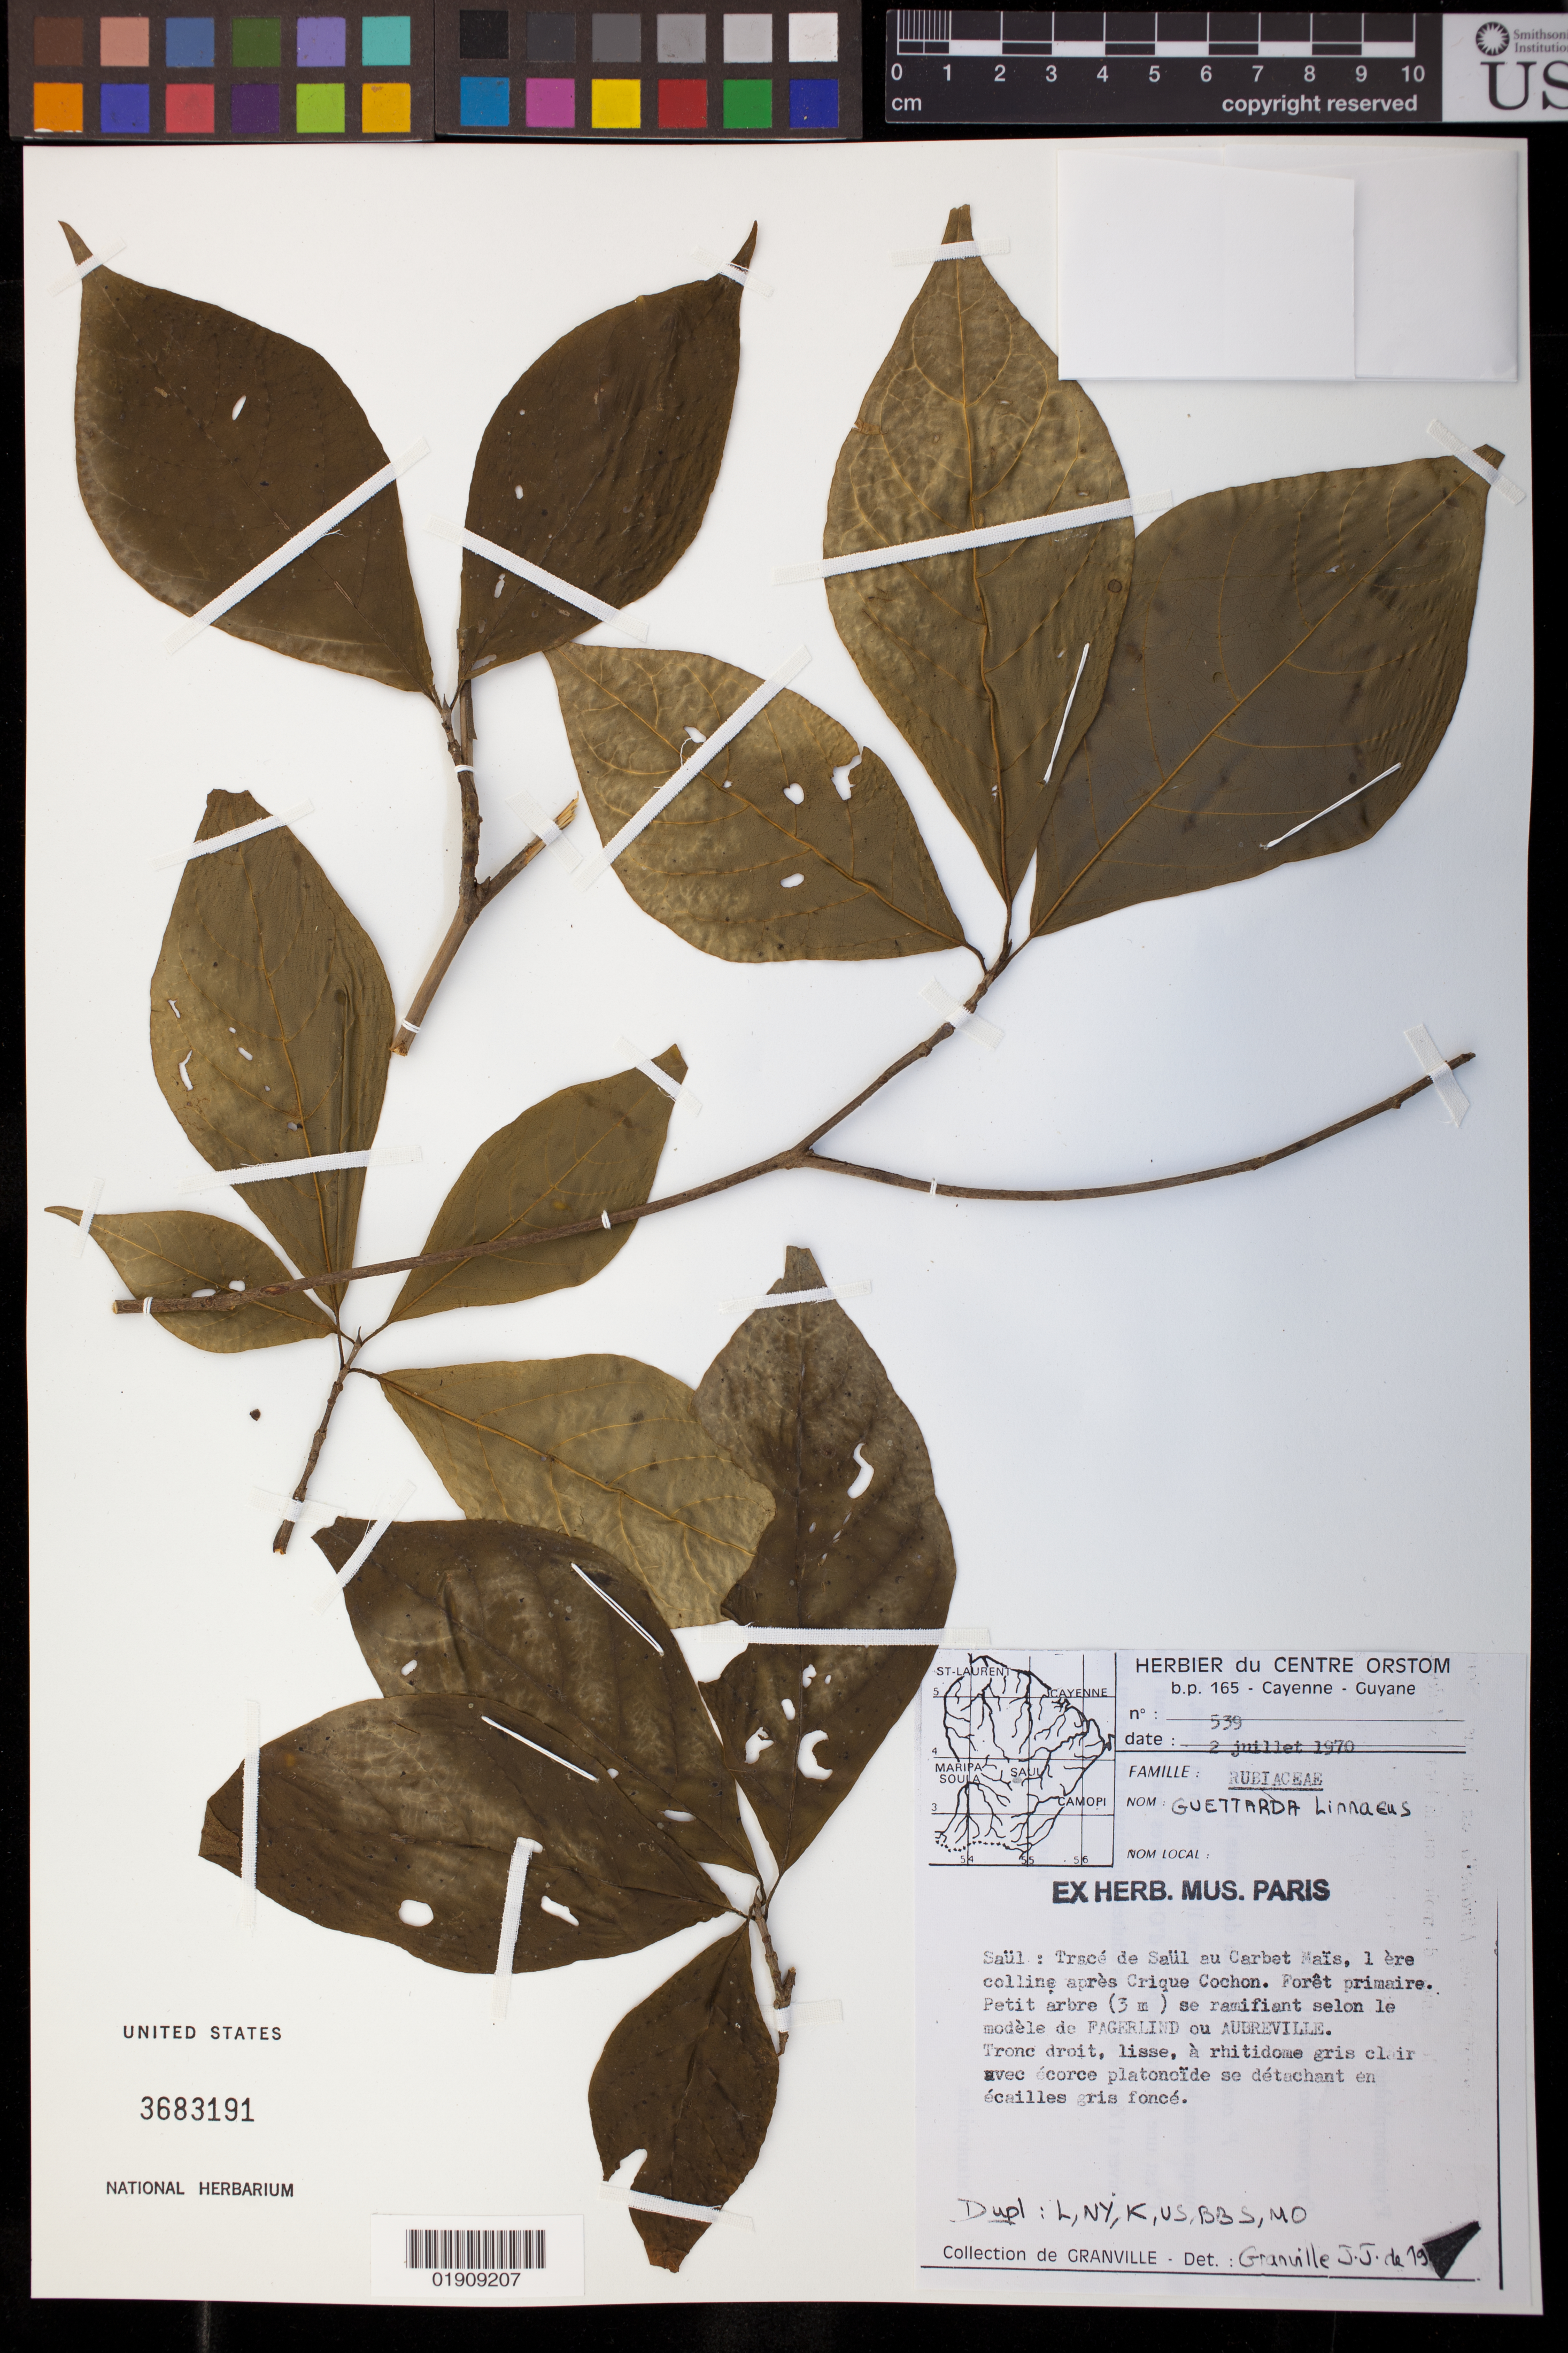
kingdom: Plantae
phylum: Tracheophyta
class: Magnoliopsida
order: Gentianales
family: Rubiaceae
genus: Guettarda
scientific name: Guettarda sp.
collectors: J.-J. de Granville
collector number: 539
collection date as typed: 2 Jul 1970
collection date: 1970-07-02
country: French Guiana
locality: Saül, Trace de Saul au Carbet Mais, 1 ere colline apres Crique Cochon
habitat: Foret primaire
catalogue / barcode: US 3683191